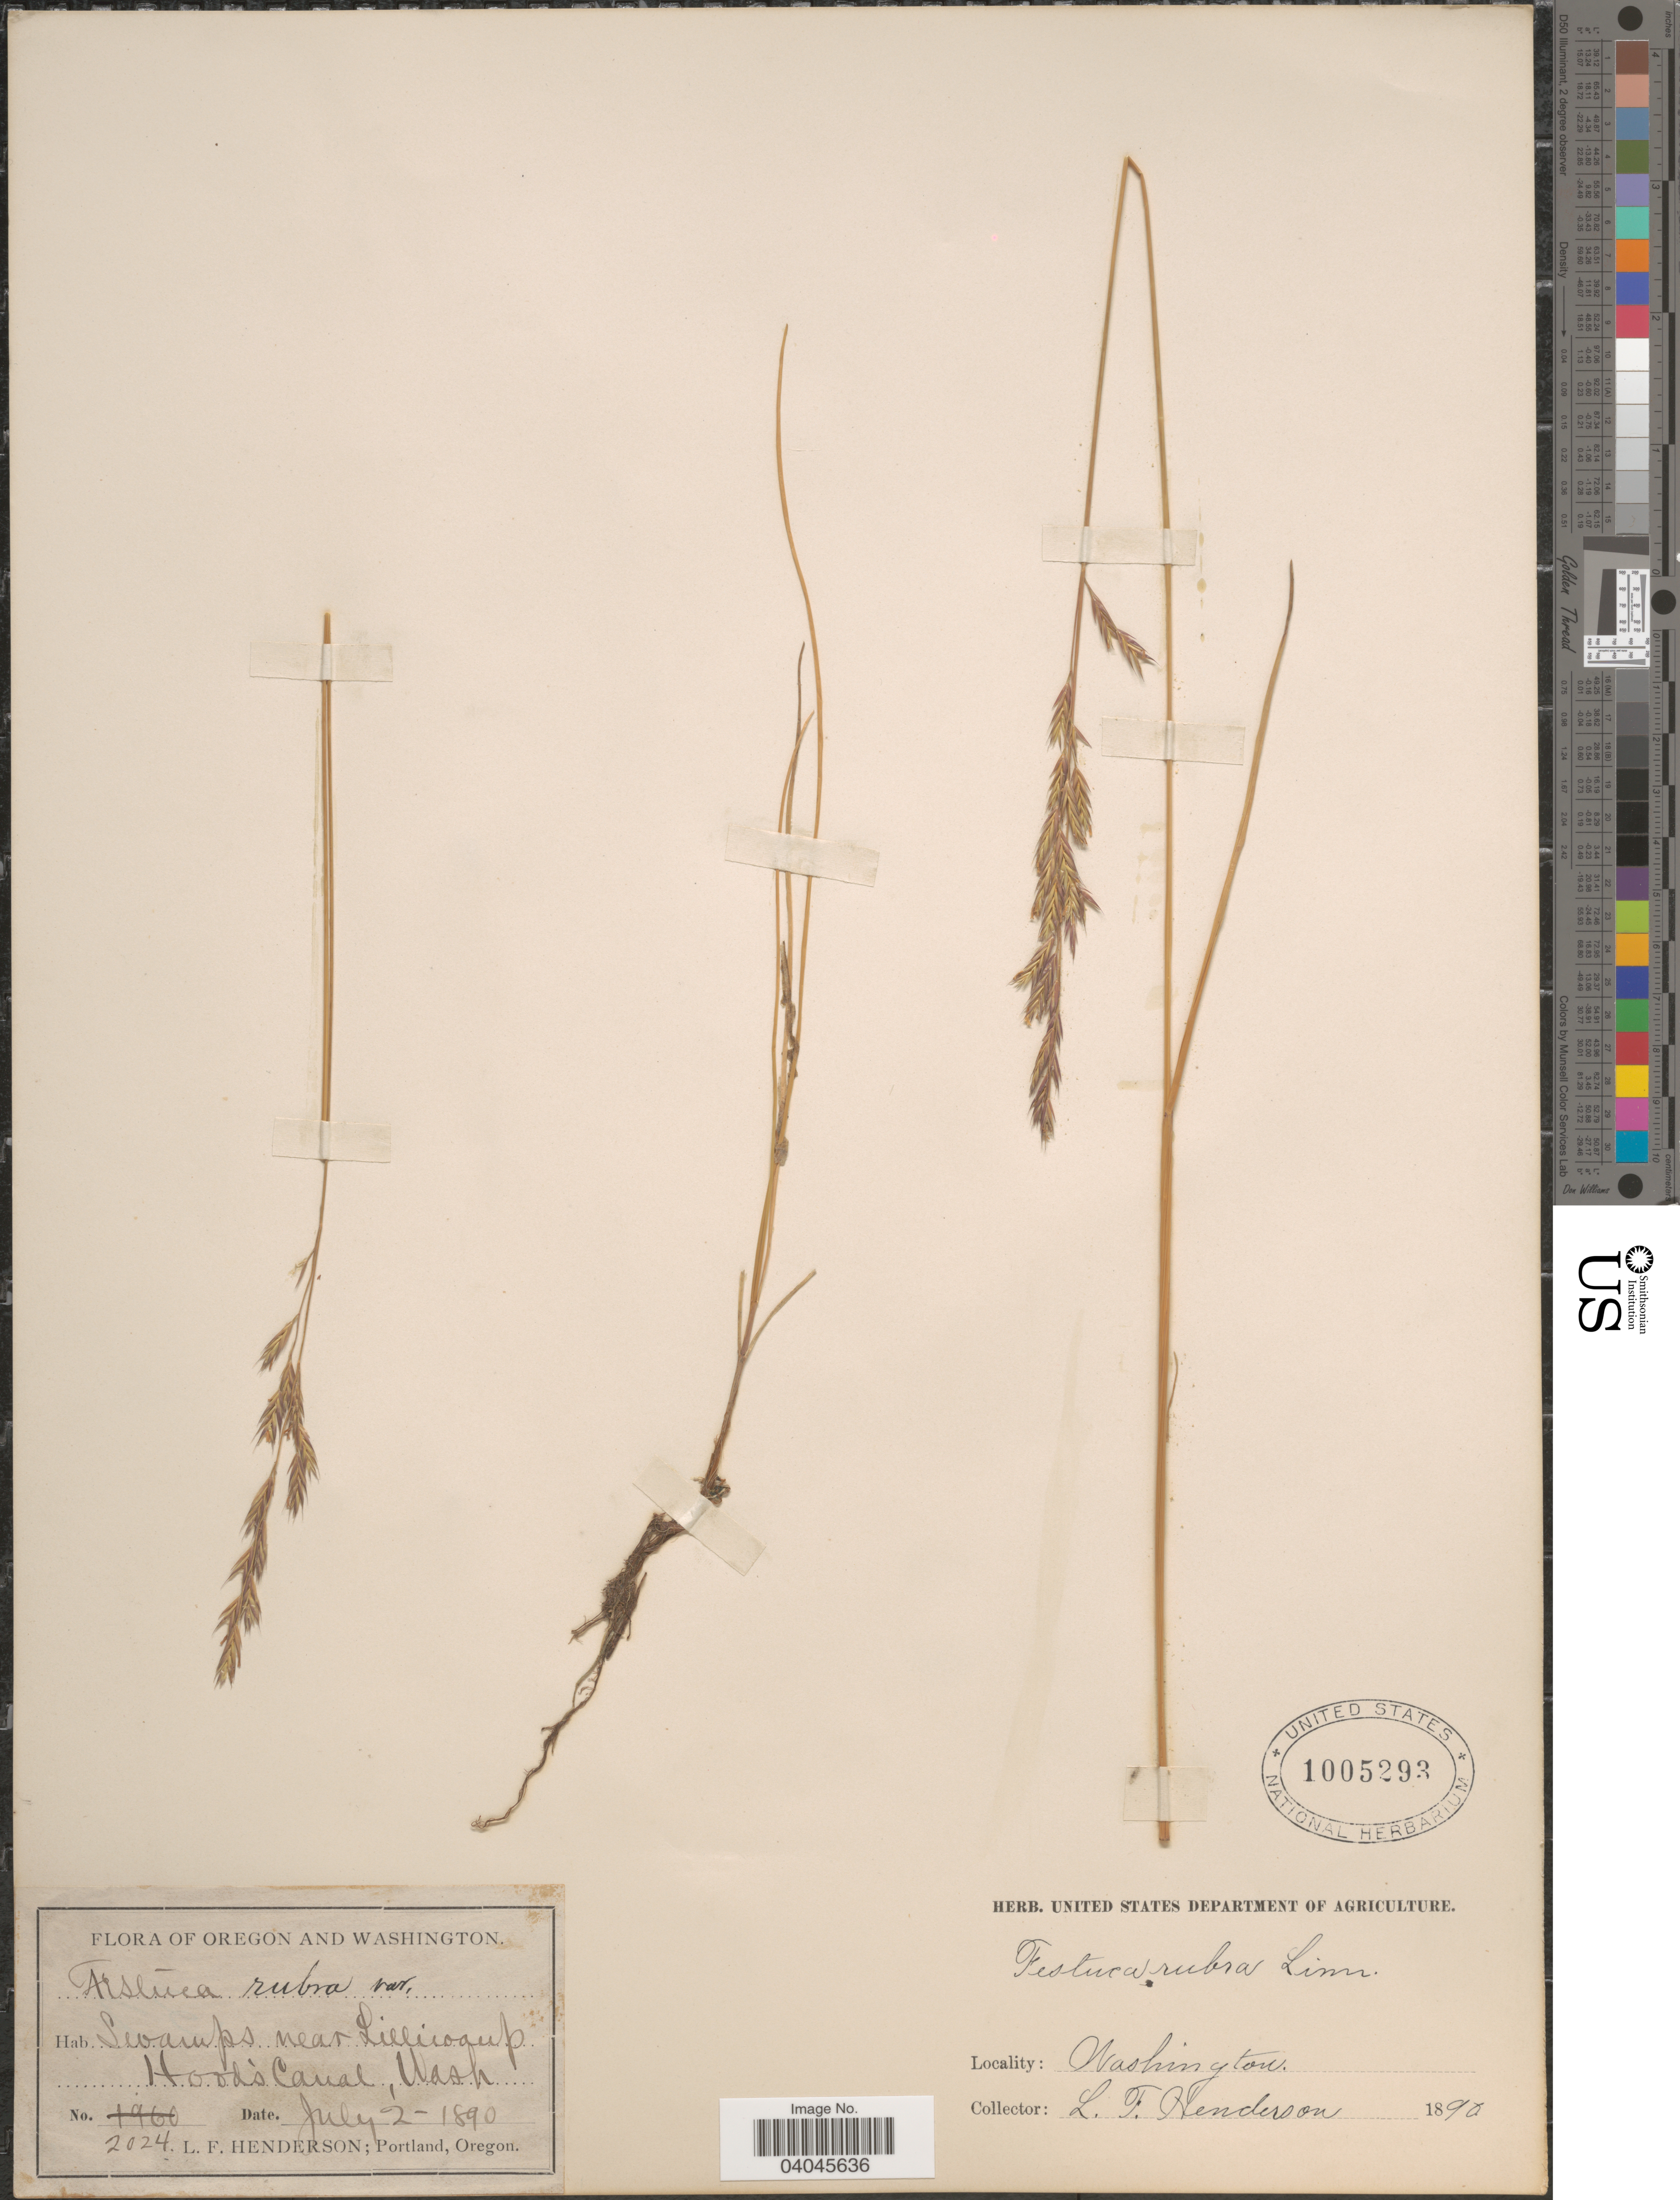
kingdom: Plantae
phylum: Tracheophyta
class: Liliopsida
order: Poales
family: Poaceae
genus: Festuca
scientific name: Festuca rubra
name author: L.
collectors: L. Henderson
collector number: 2024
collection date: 1890-07-02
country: United States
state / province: Washington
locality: Swamps near Lilliwaup Hood's Canal.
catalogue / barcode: US 1005293